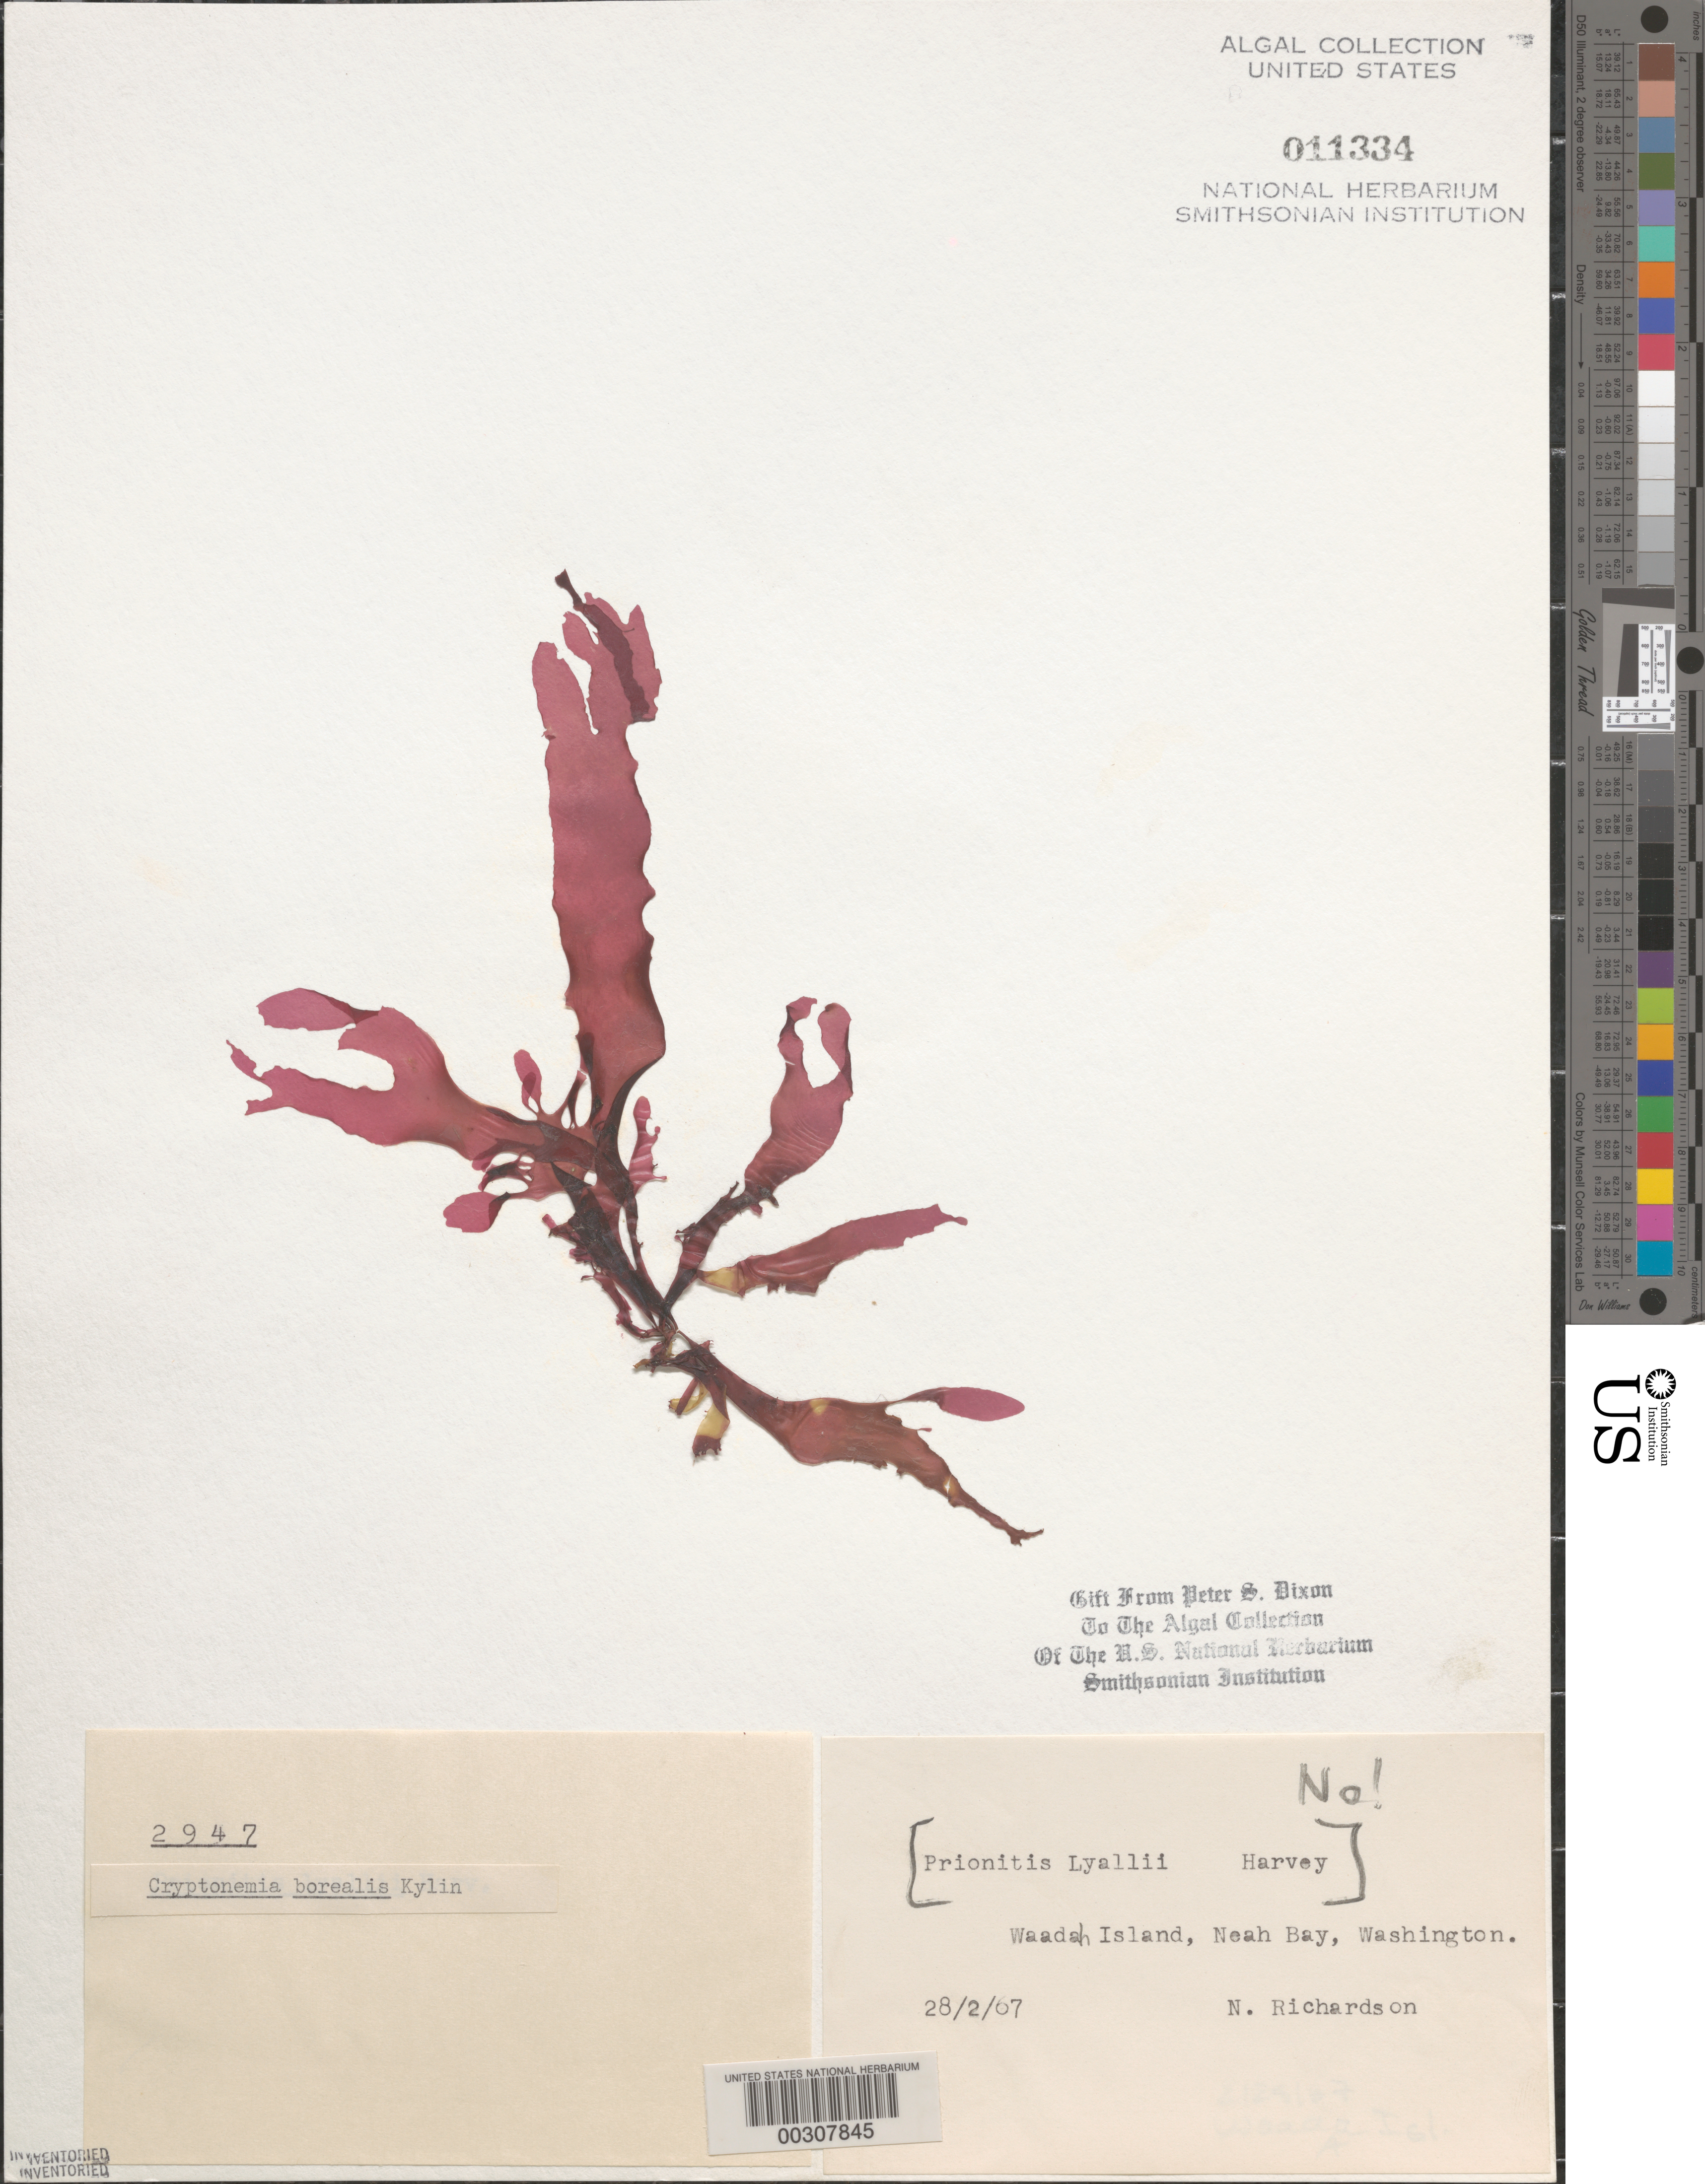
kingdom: Plantae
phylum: Rhodophyta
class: Florideophyceae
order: Halymeniales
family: Halymeniaceae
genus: Cryptonemia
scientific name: Cryptonemia borealis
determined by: Dixon, P. S.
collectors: N. Richardson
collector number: PSD 2947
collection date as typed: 28 Feb 1967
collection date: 1967-02-28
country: United States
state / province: Washington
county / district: Clallam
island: Waadah Island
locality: Neah Bay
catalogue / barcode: US 11334